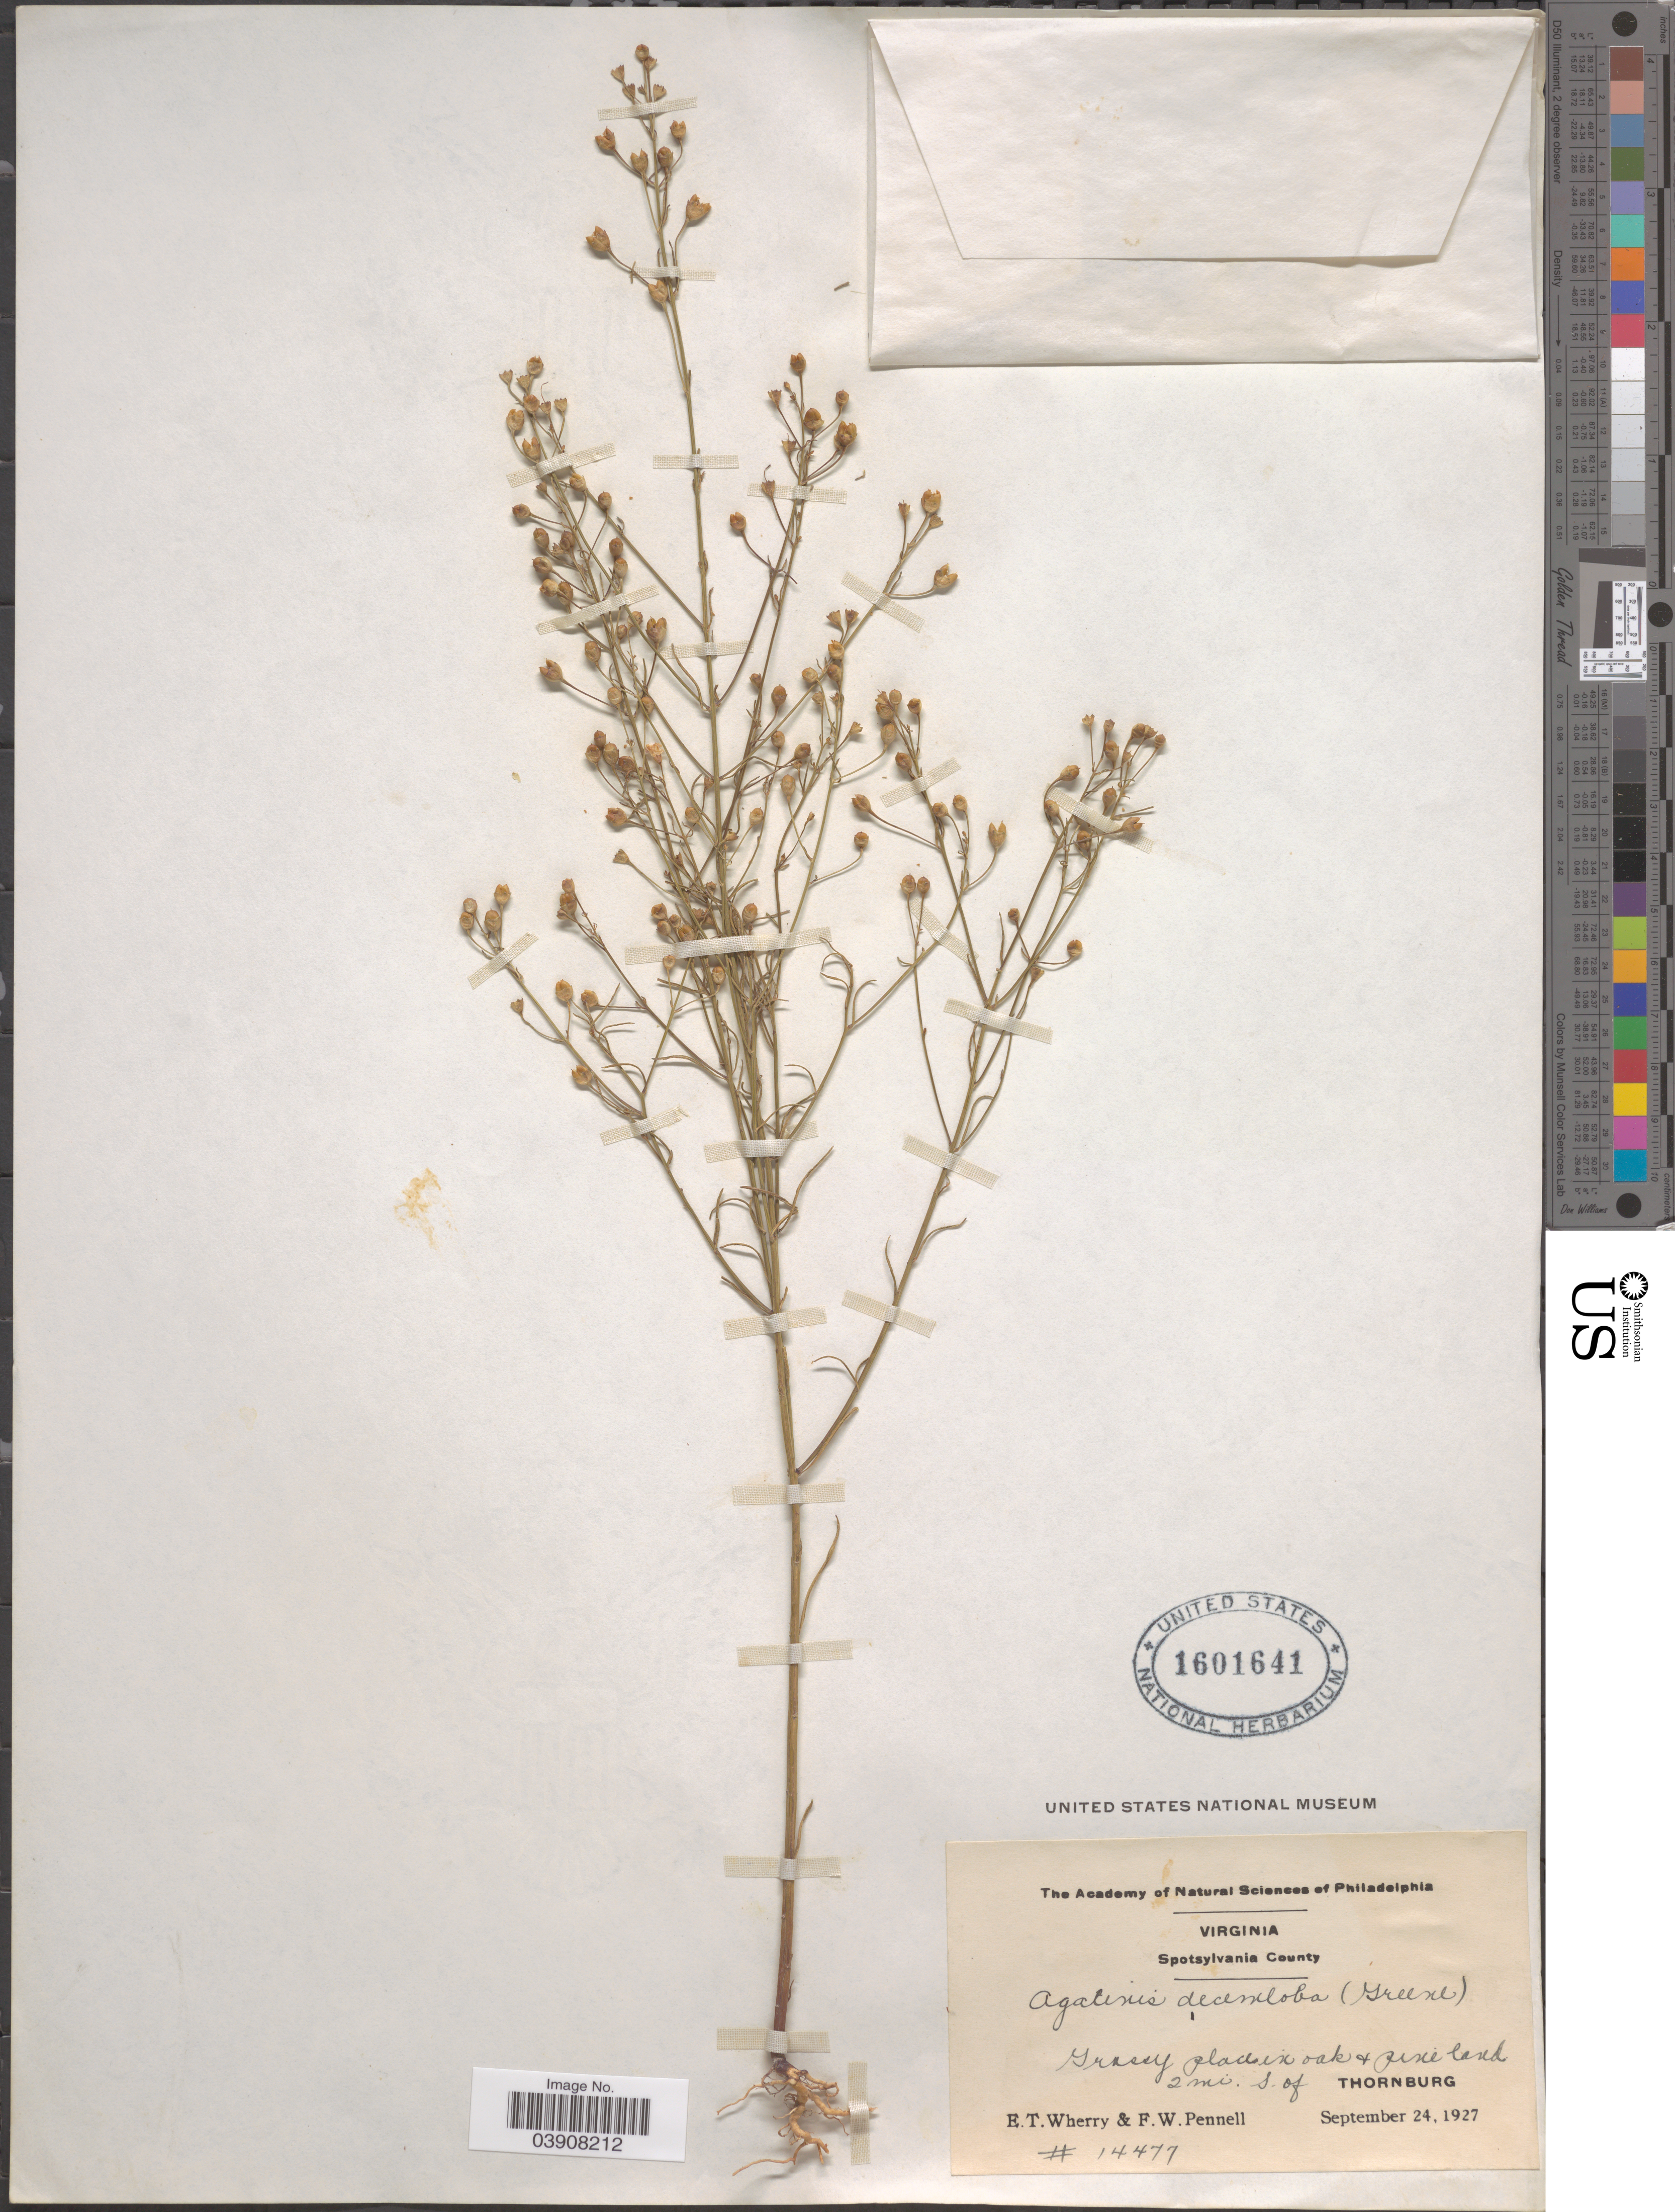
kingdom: Plantae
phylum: Tracheophyta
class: Magnoliopsida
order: Lamiales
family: Orobanchaceae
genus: Agalinis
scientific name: Agalinis obtusifolia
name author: Raf.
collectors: E. T. Wherry & F. W. Pennell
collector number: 14477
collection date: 1927-09-24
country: United States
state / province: Virginia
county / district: Spotsylvania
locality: Spotsylvania County. 2 mi. S. of Thornburg.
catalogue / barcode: US 1601641